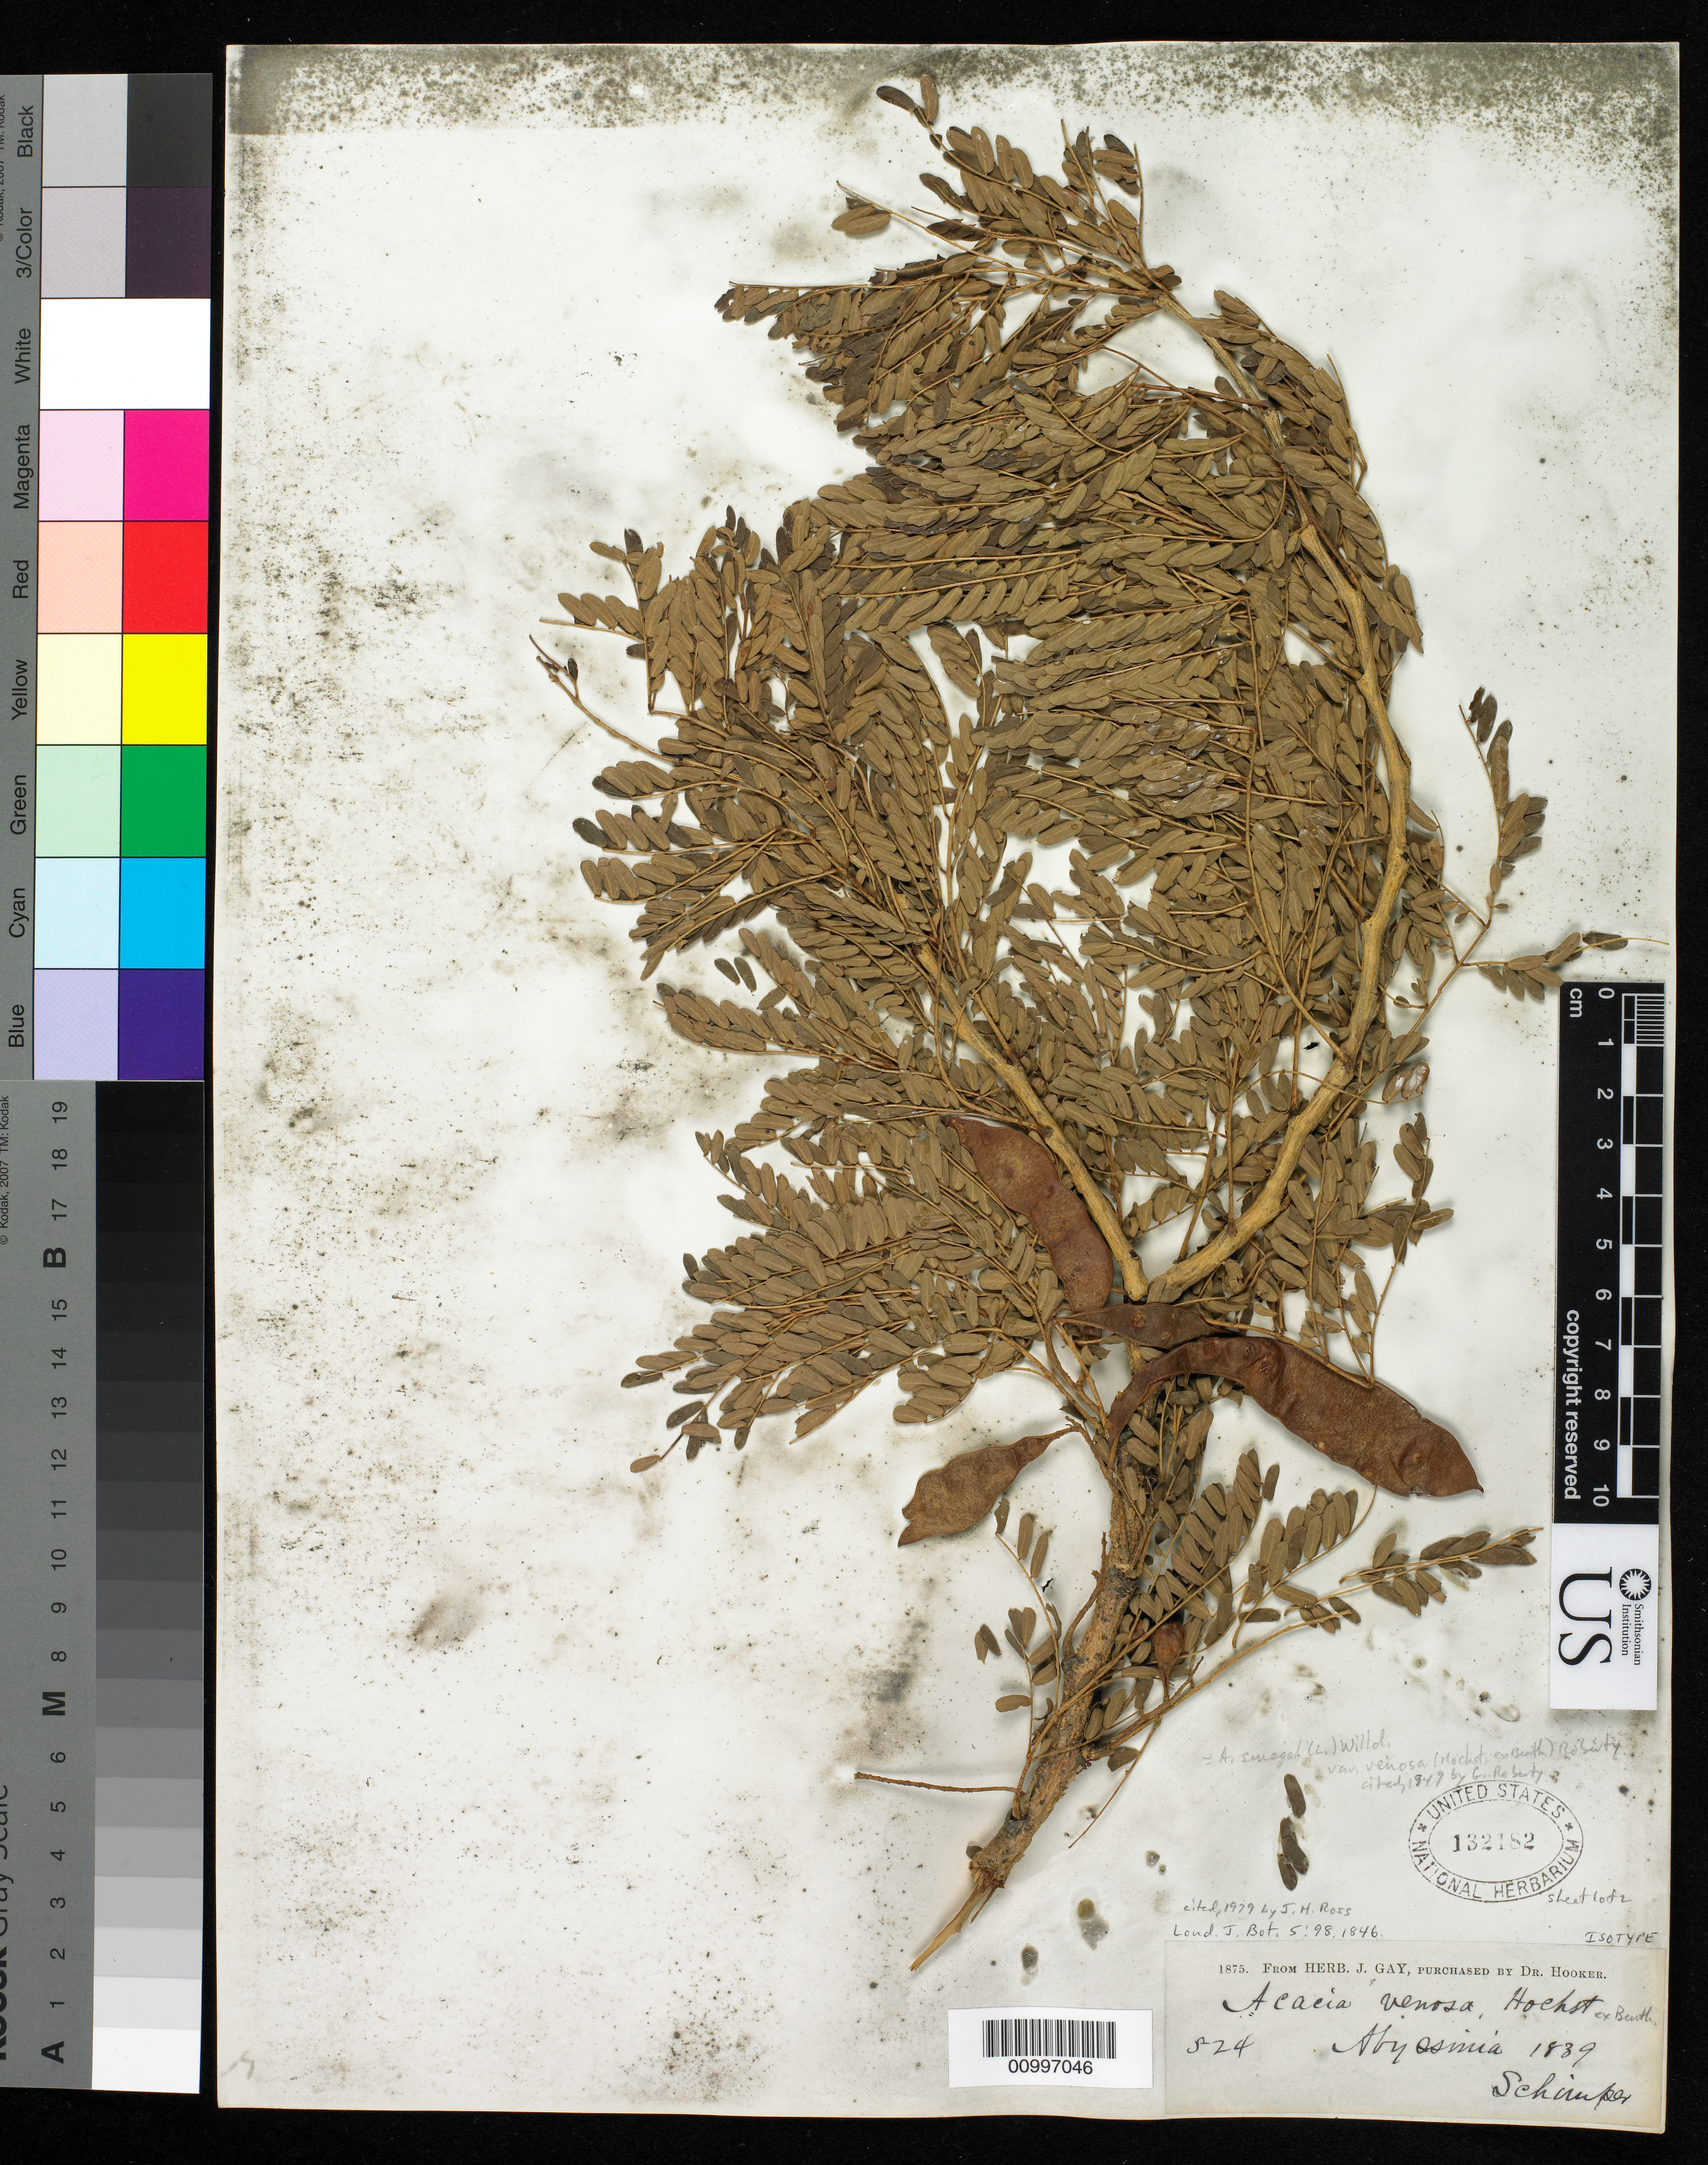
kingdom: Plantae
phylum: Tracheophyta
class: Magnoliopsida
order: Fabales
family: Fabaceae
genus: Acacia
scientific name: Acacia venosa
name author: Hochst. ex Benth.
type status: Isotype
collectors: G. W. Schimper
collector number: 524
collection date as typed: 1839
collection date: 1839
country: Ethiopia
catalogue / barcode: US 132182